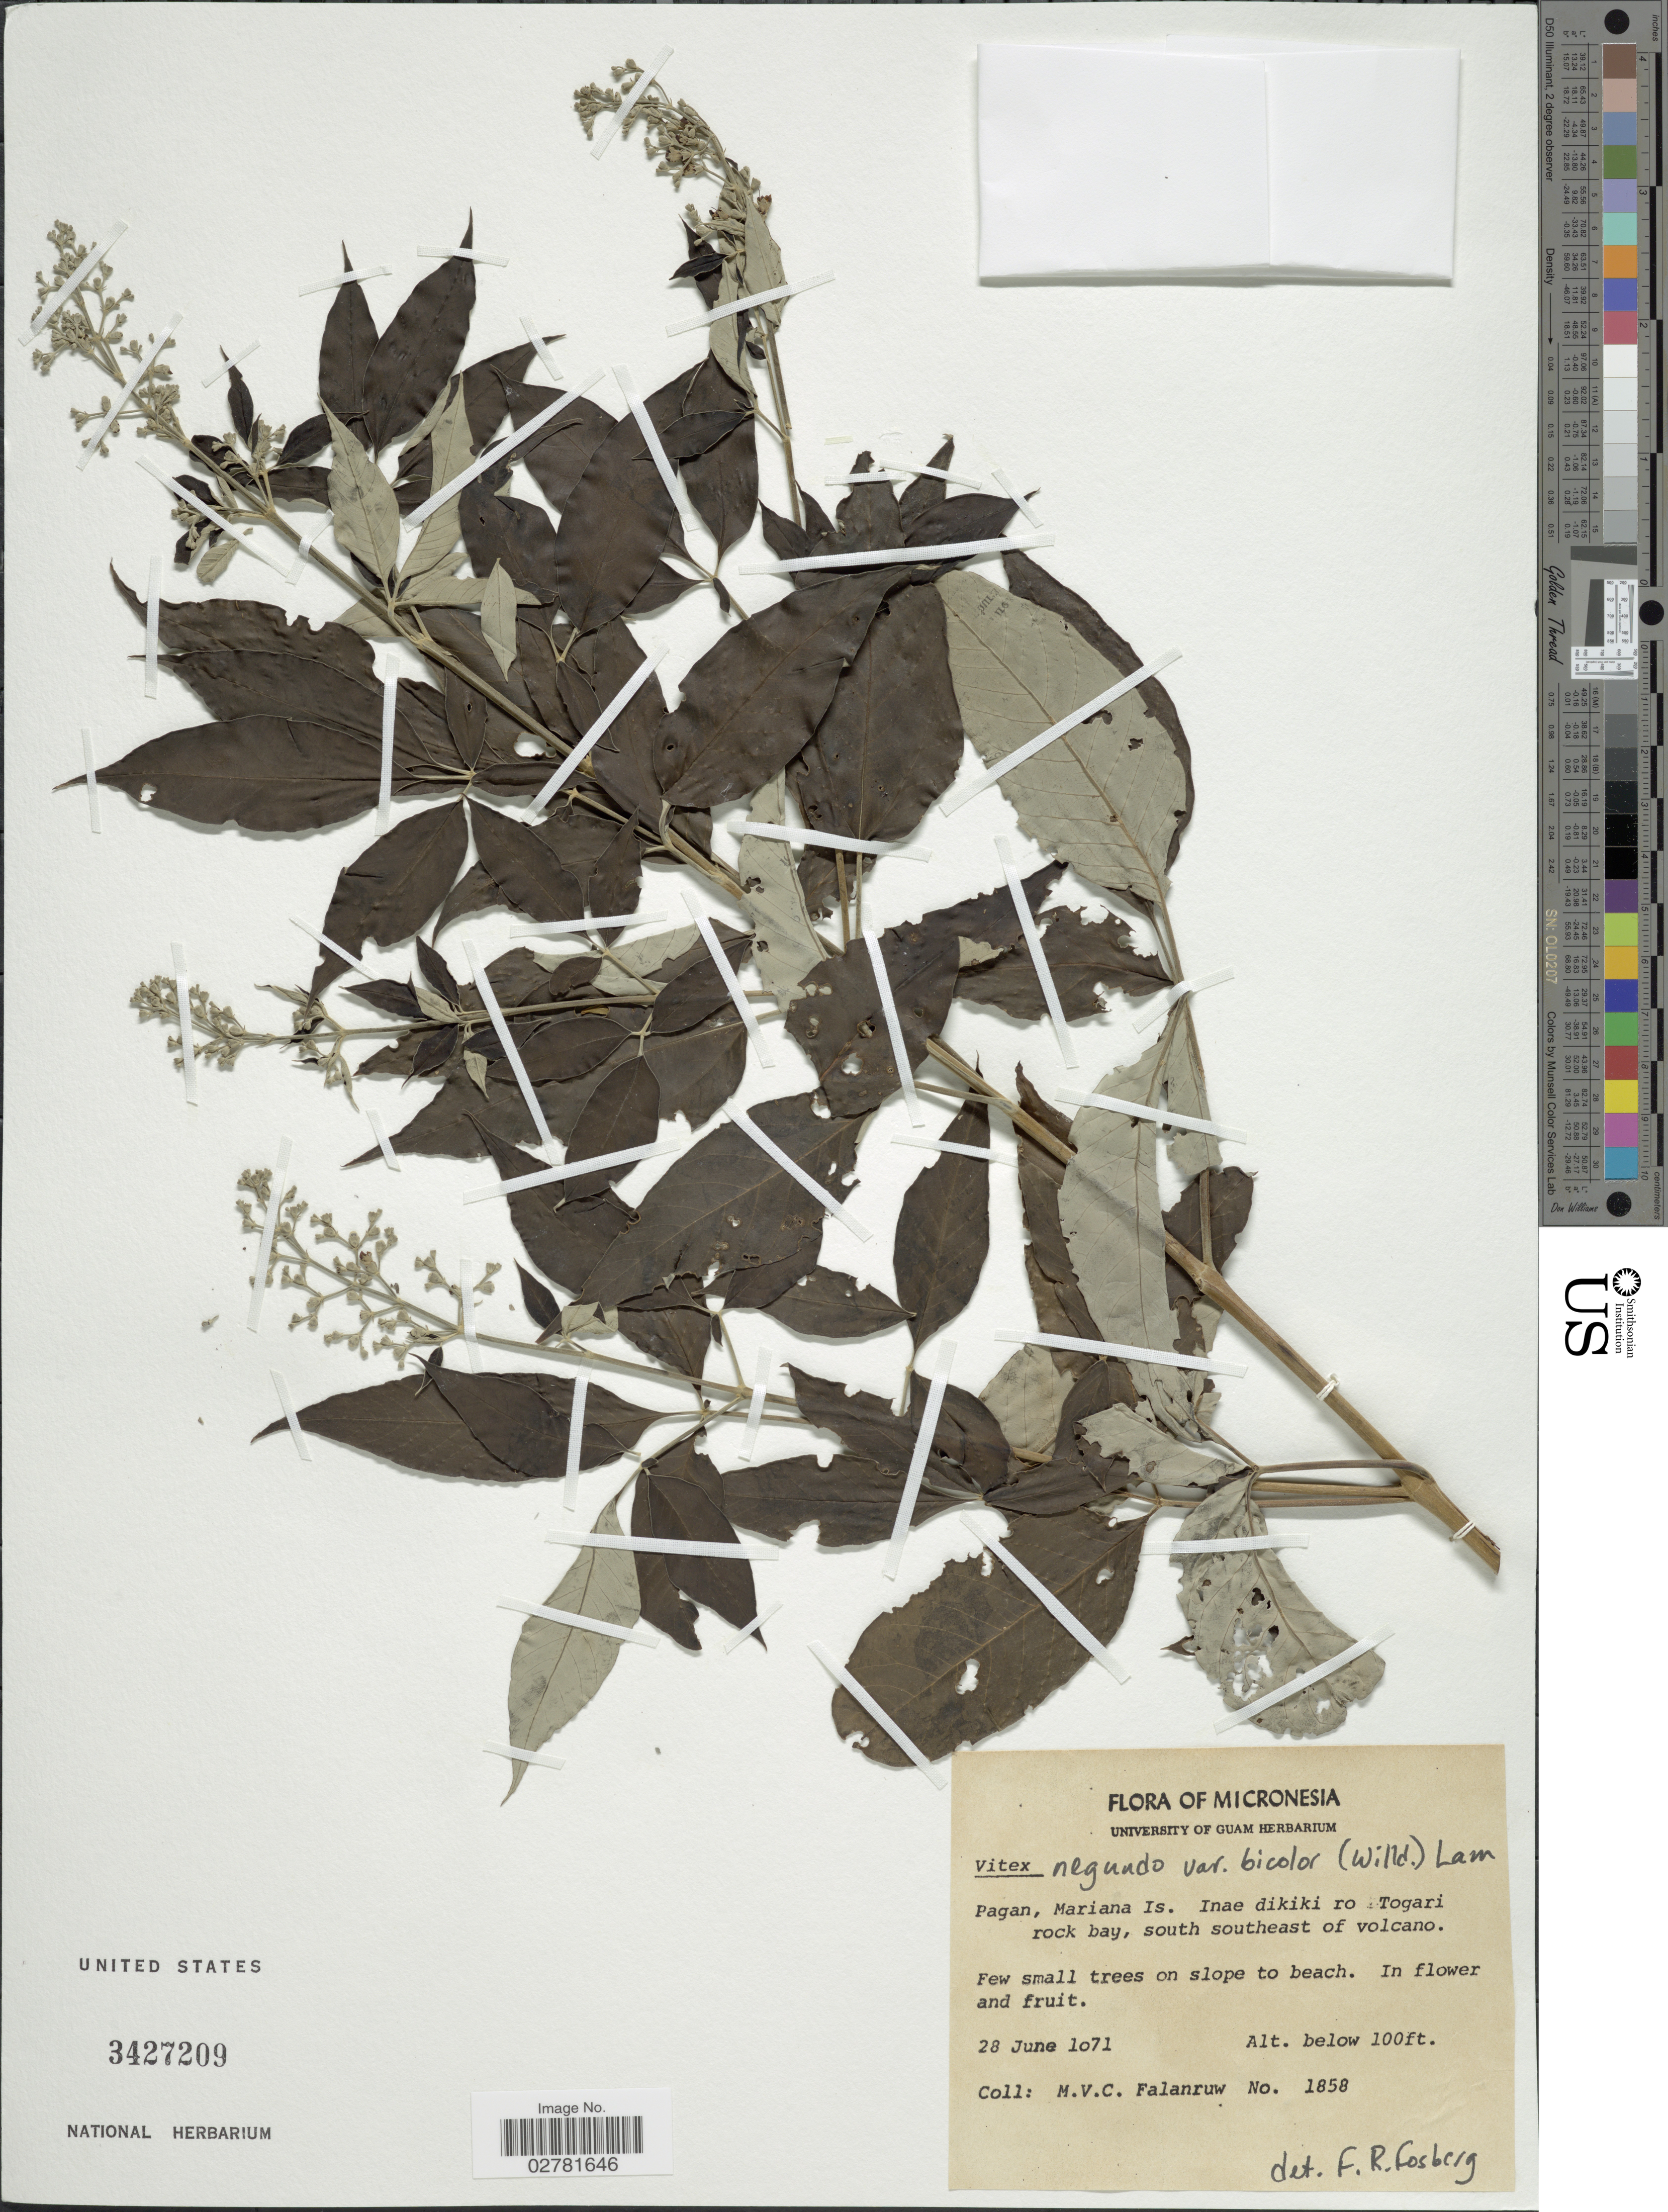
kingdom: Plantae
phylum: Tracheophyta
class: Magnoliopsida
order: Lamiales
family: Lamiaceae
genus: Vitex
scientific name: Vitex negundo var. bicolor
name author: (Willd.) H.J. Lam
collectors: M. V. Falanruw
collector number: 1858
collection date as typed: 28 June 1071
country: Northern Mariana Islands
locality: Micronesia. Pagan, Mariana Is. Inae dikiki ro Togari rock bay, south southeast of volcano.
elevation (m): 30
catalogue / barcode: US 3427209